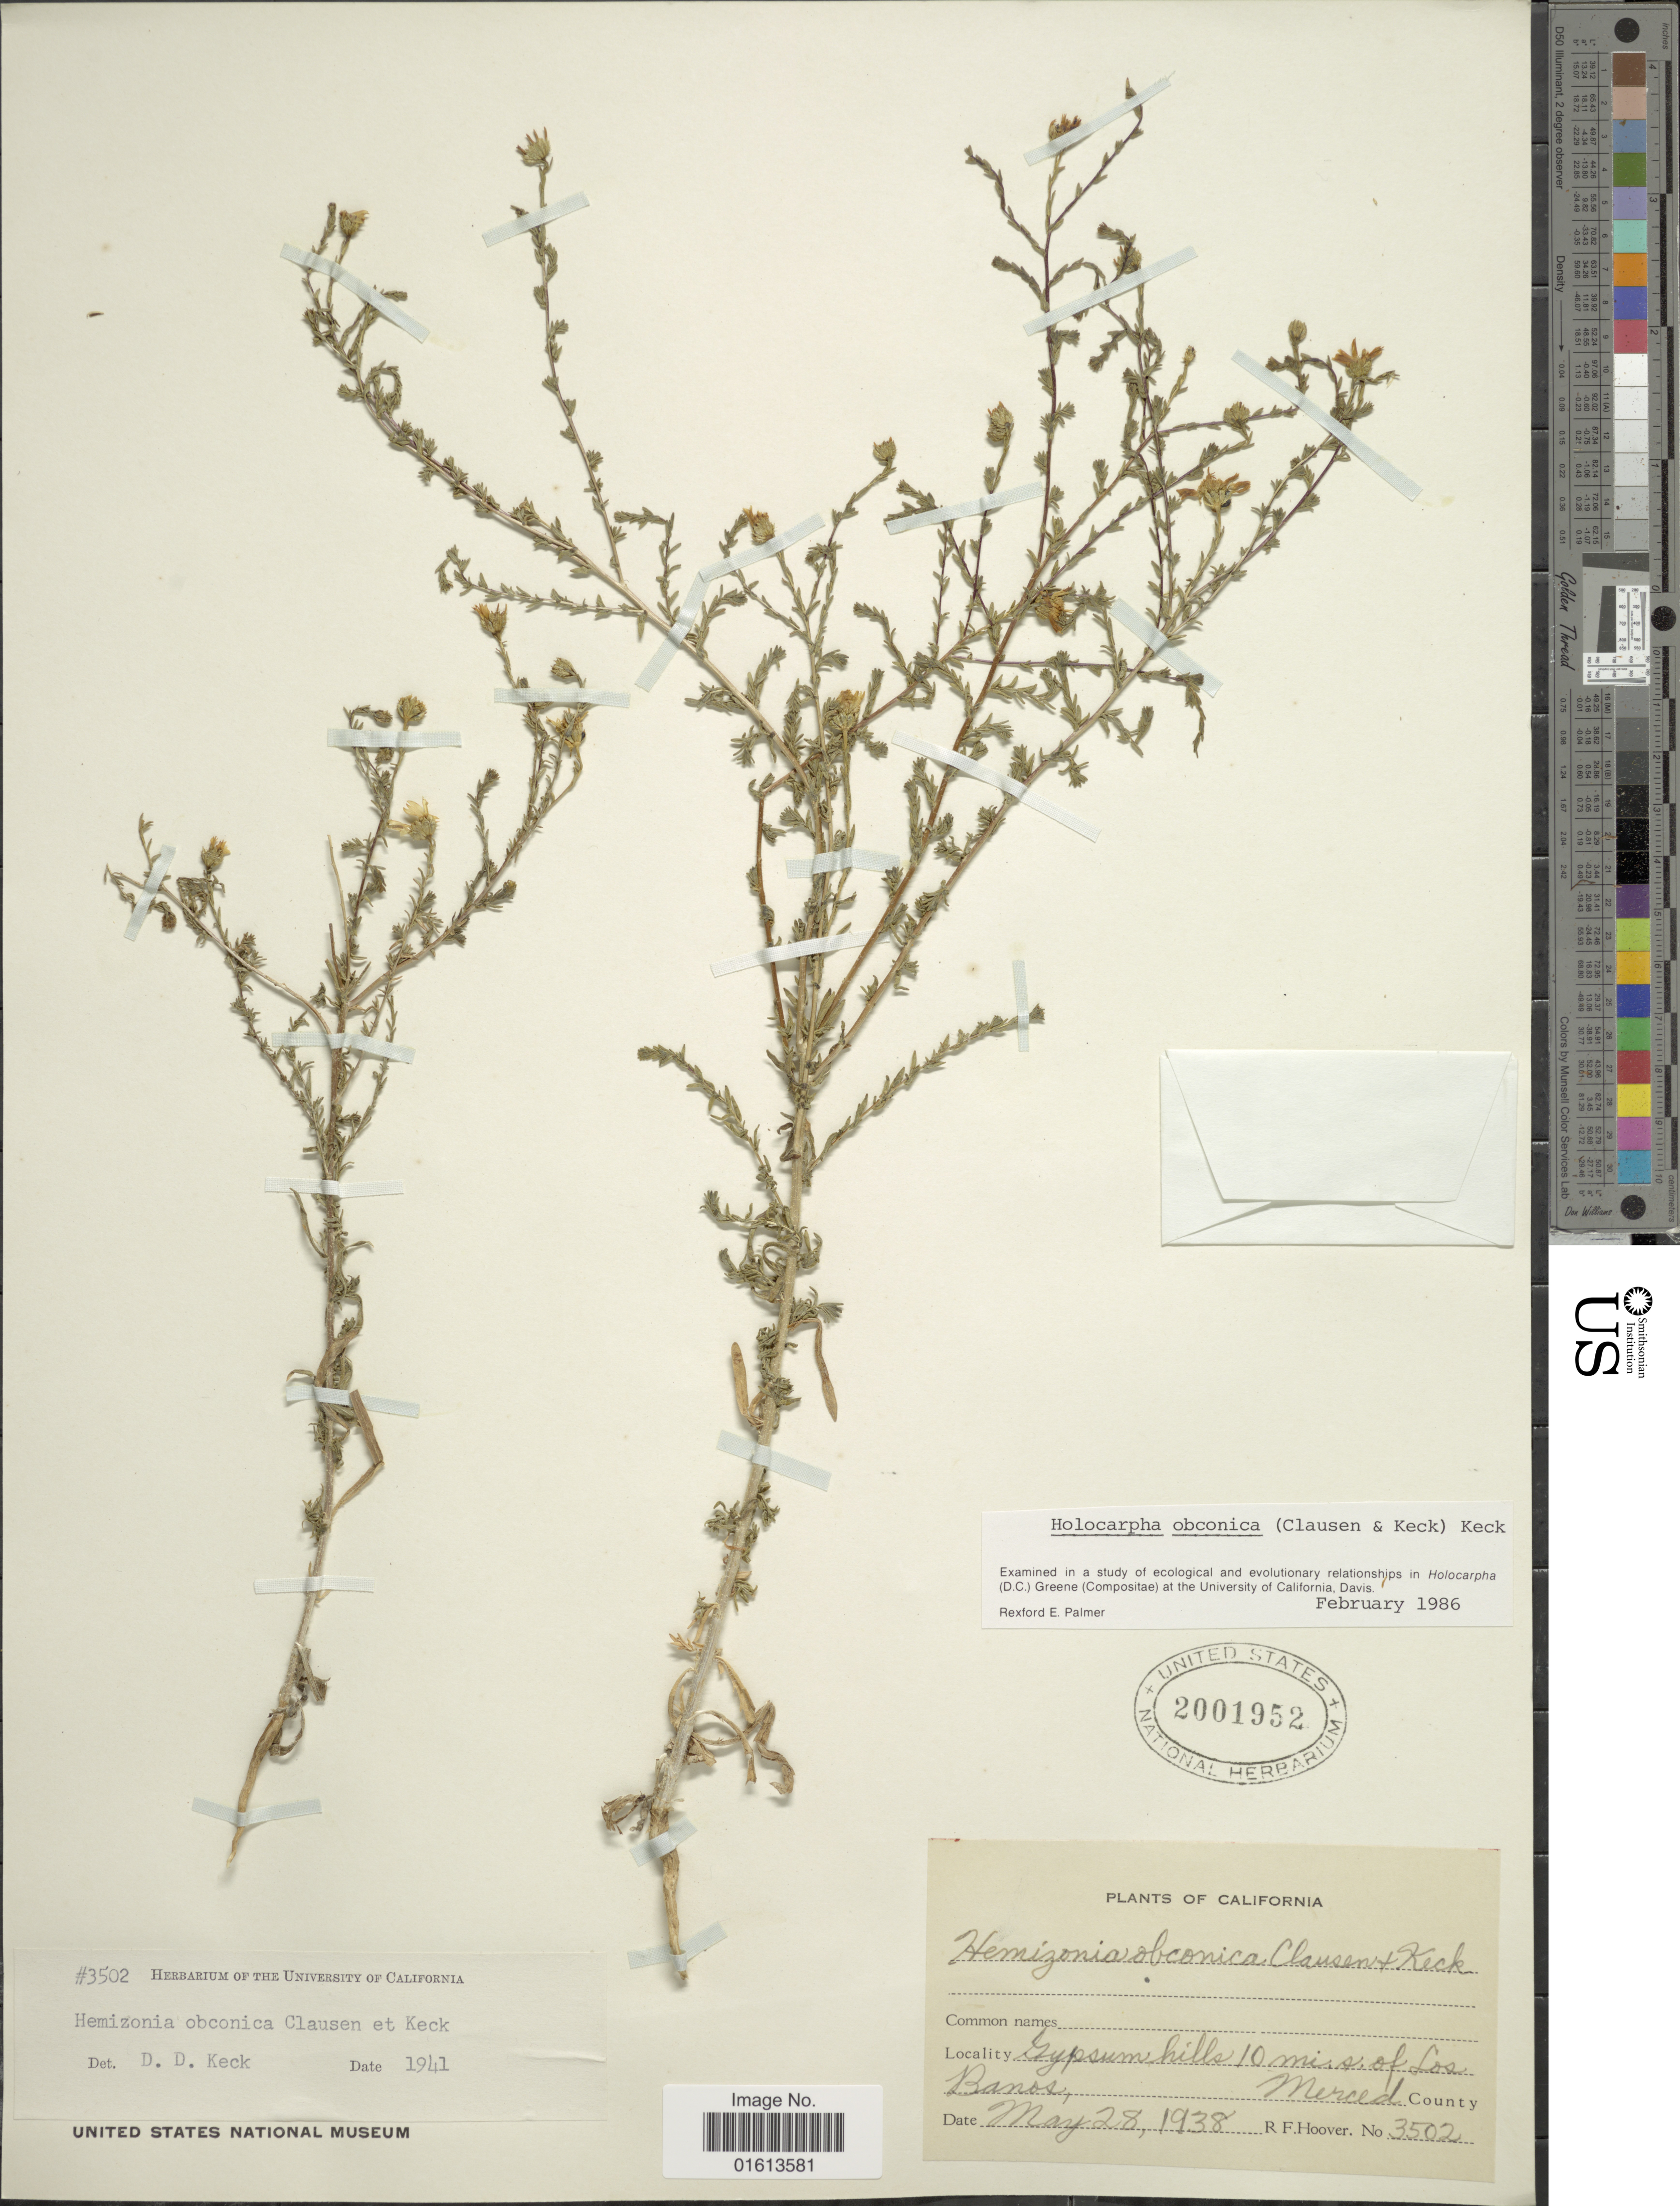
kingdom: Plantae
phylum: Tracheophyta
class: Magnoliopsida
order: Asterales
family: Asteraceae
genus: Holocarpha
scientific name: Holocarpha obconica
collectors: R. F. Hoover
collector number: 3502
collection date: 1938-05-28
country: United States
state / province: California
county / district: Merced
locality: California. Sypsumhills 10 mi. s. of Los Banos. Merced County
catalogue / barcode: US 2001952